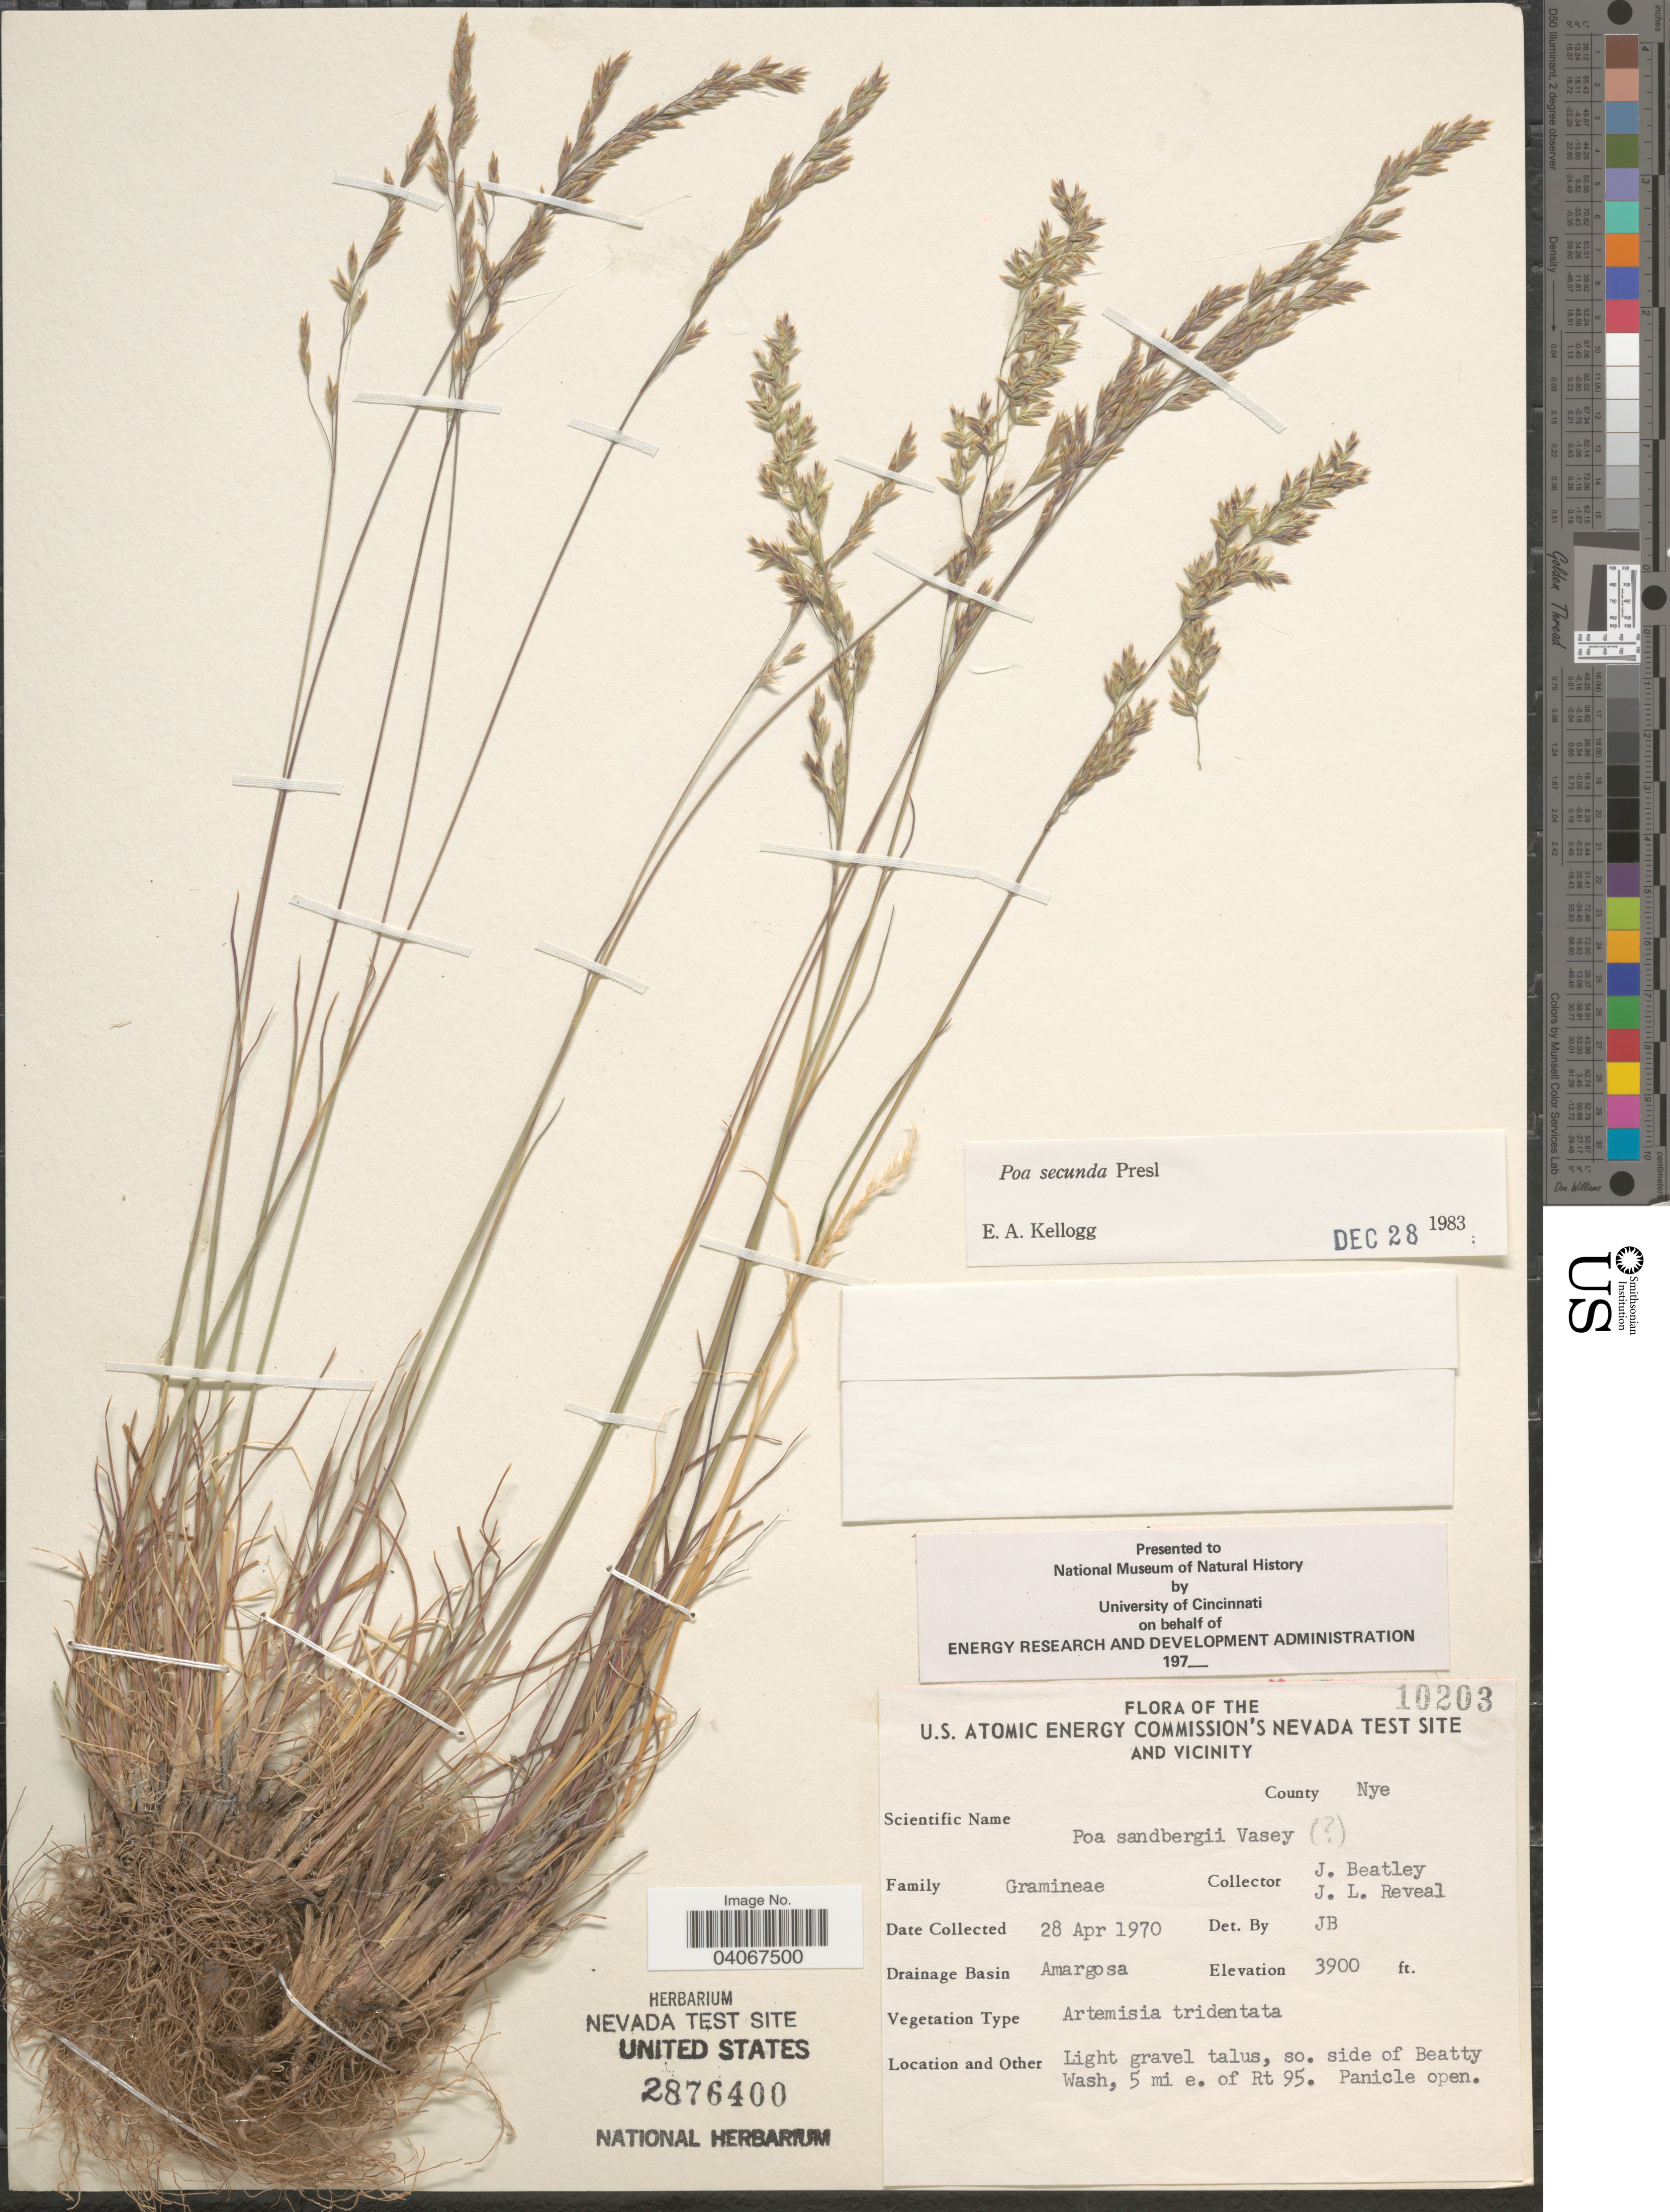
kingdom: Plantae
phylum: Tracheophyta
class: Liliopsida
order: Poales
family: Poaceae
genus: Poa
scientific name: Poa secunda subsp. secunda var. secunda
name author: J. Presl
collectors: J. C. Beatley & J. L. Reveal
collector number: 10203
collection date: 1970-04-28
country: United States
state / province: Nevada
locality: The U.S. Atomic Energy Commission's Nevada Test Site and Vicinity. County Nye. Drainage Basin Amargosa. Light gravel talus, so. side of Beatty Wash, 5 mi e. of Rt 95.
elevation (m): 1189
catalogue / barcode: US 2876400